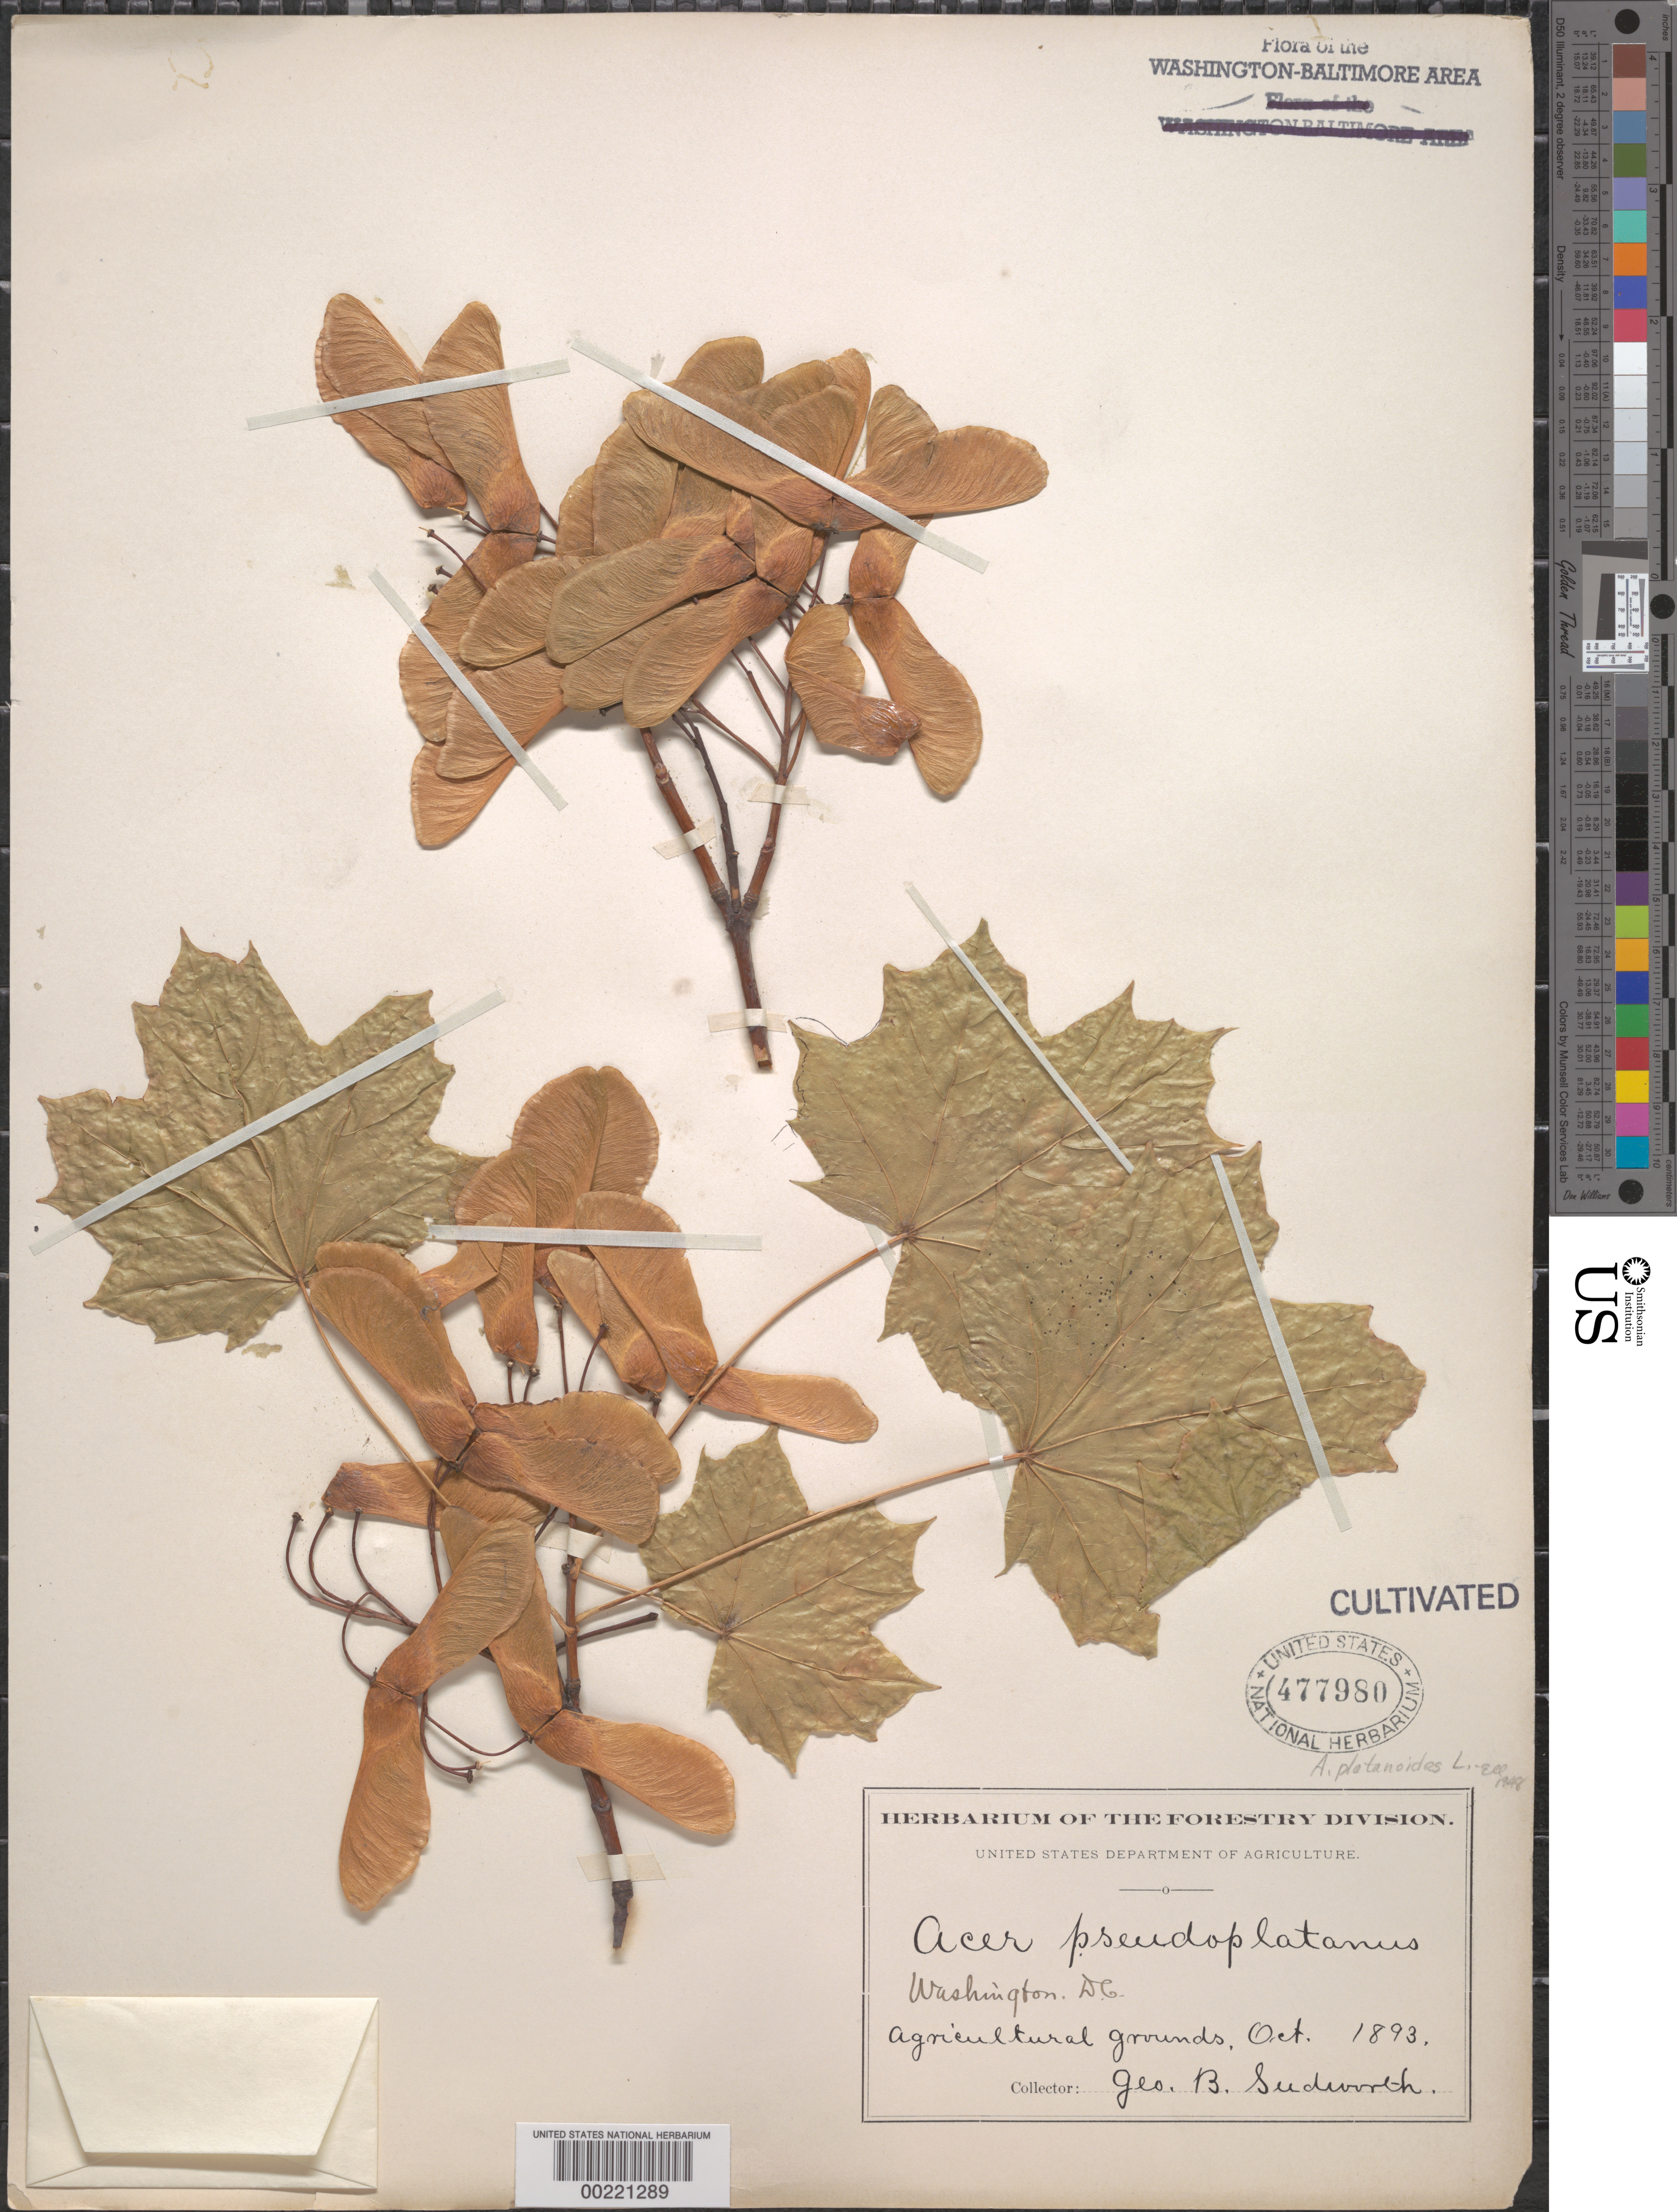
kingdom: Plantae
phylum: Tracheophyta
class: Magnoliopsida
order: Sapindales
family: Sapindaceae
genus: Acer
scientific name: Acer platanoides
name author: L.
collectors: G. B. Sudworth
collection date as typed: Oct 1893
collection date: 1893-10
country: United States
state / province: District of Columbia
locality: Department of Agriculture grounds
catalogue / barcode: US 477980